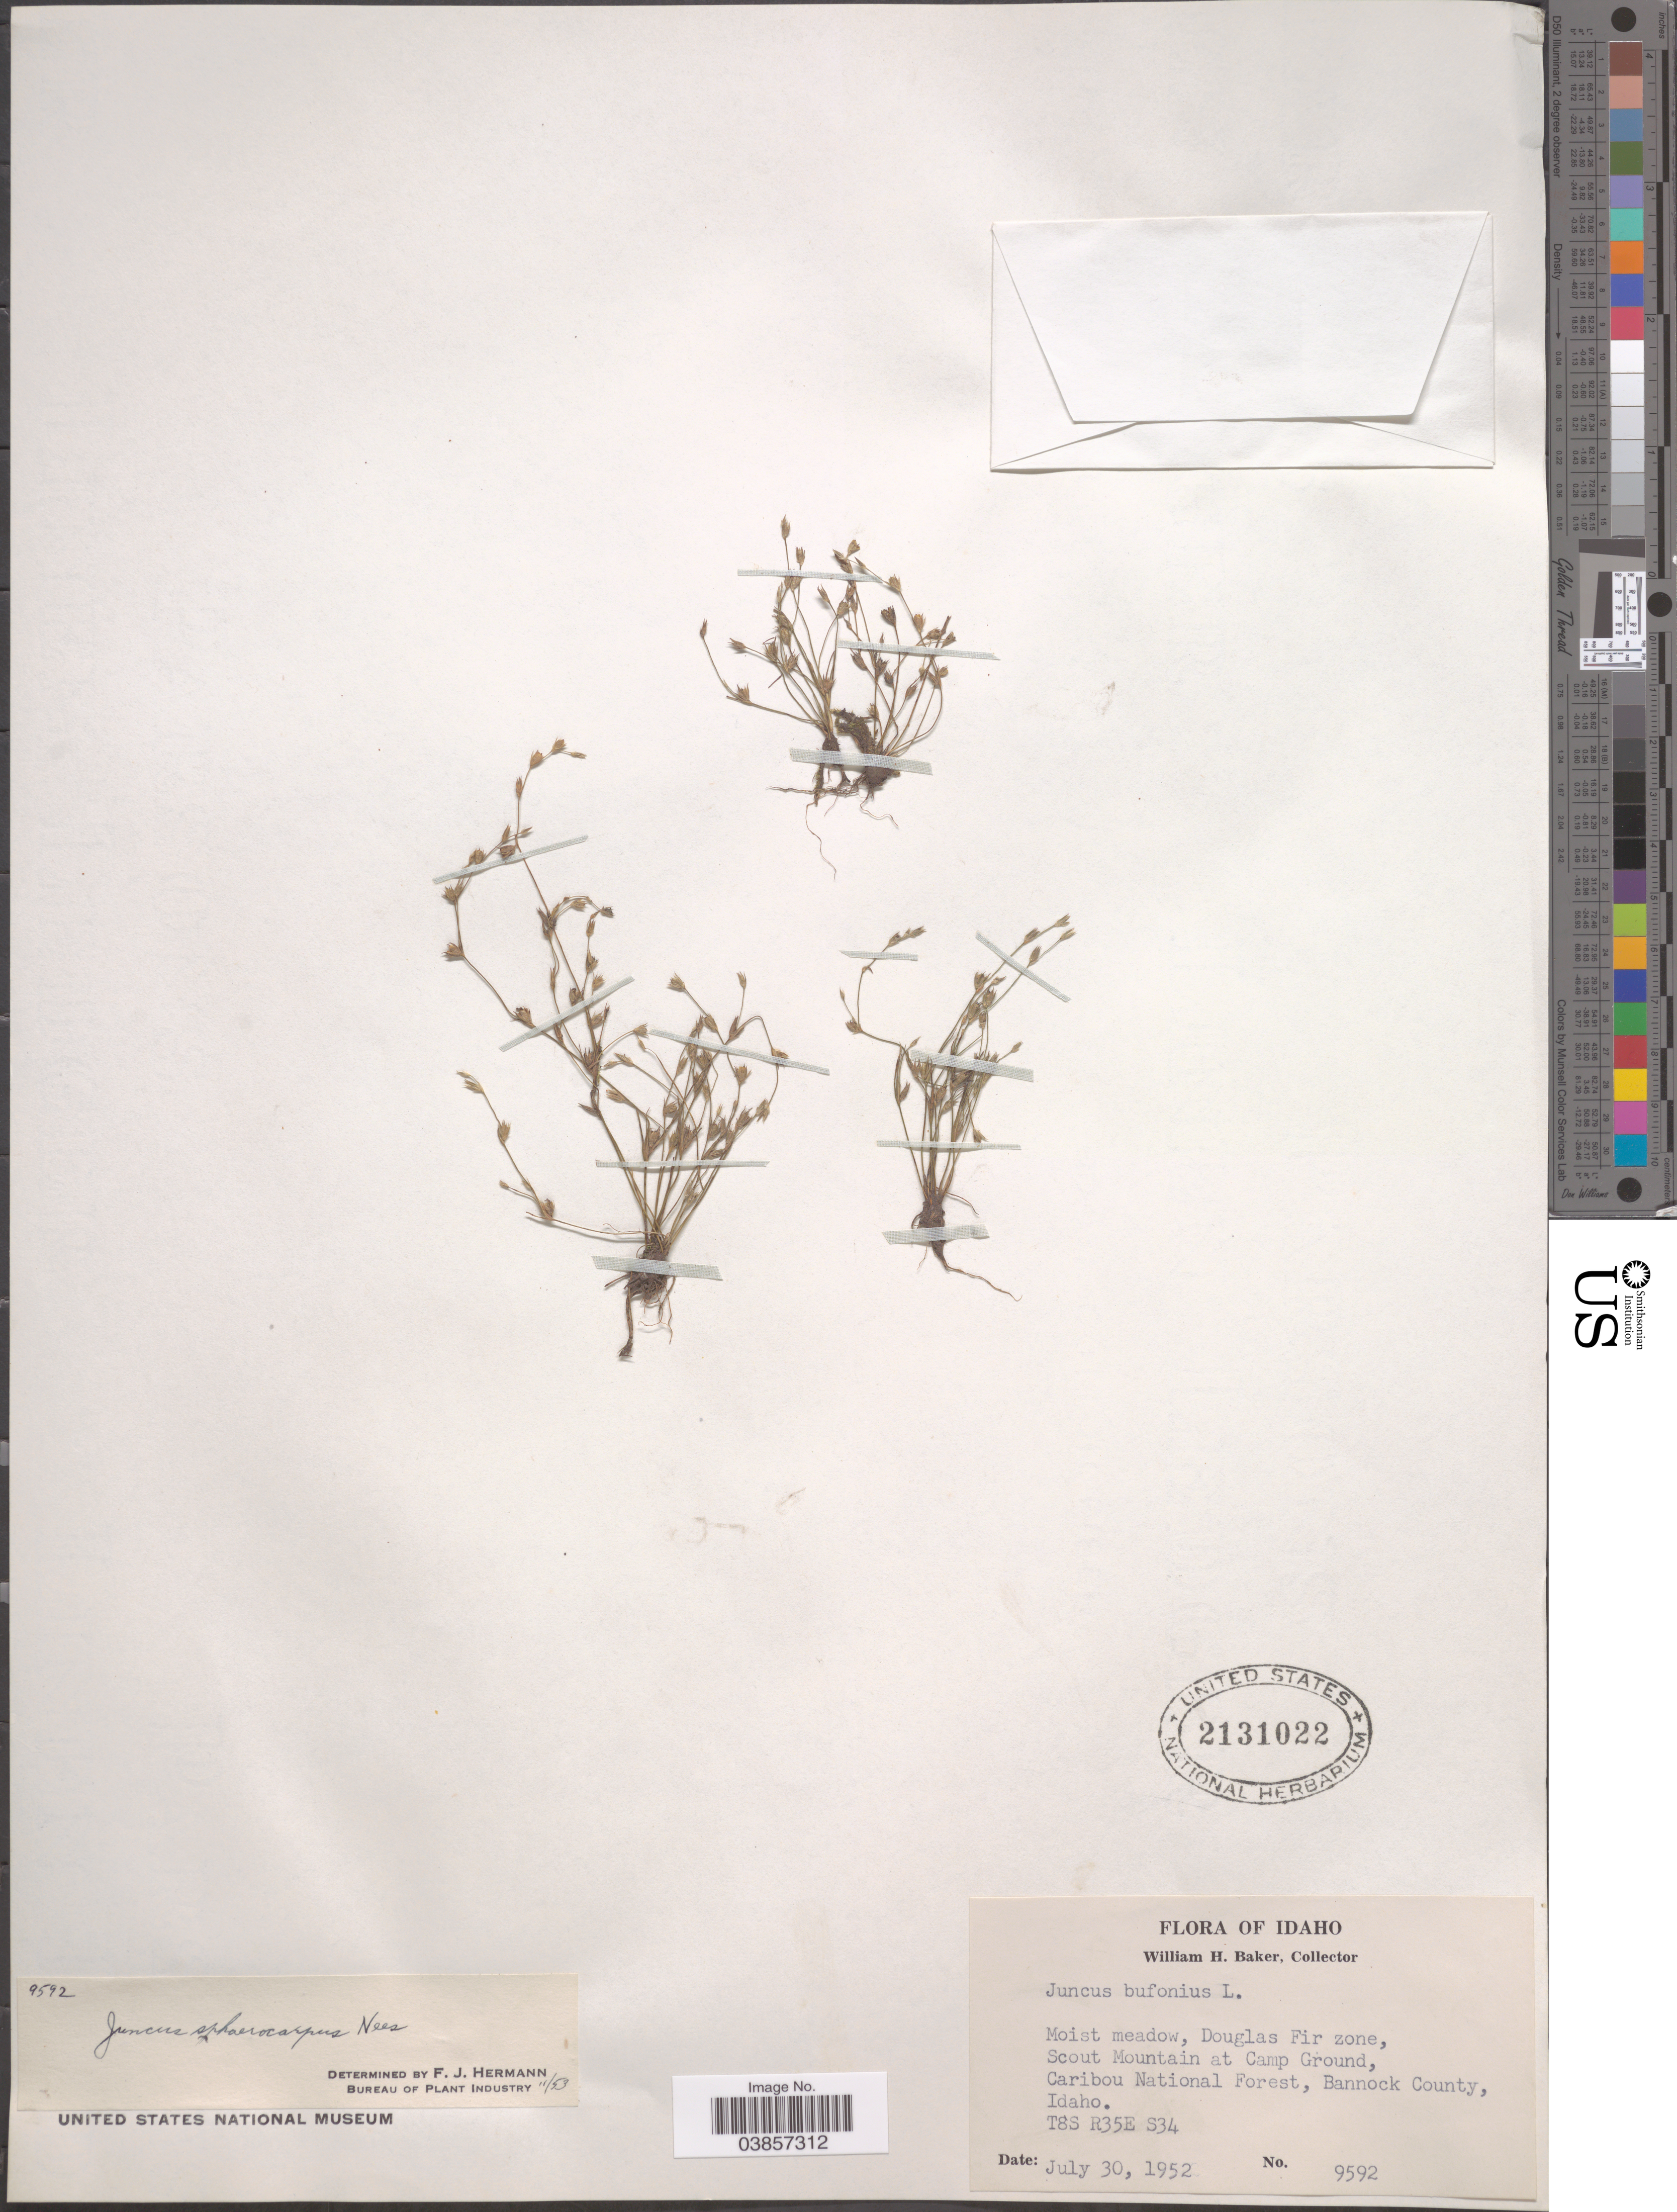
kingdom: Plantae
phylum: Tracheophyta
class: Liliopsida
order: Poales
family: Juncaceae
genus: Juncus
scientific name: Juncus sphaerocarpus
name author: Nees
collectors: W. H. Baker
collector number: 9592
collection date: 1952-07-30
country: United States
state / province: Idaho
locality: Moist meadow, Douglas Fir zone, Scout Mountain at Camp Ground, Caribou National Forest, Bannock County. T8S R35E S34.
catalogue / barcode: US 2131022